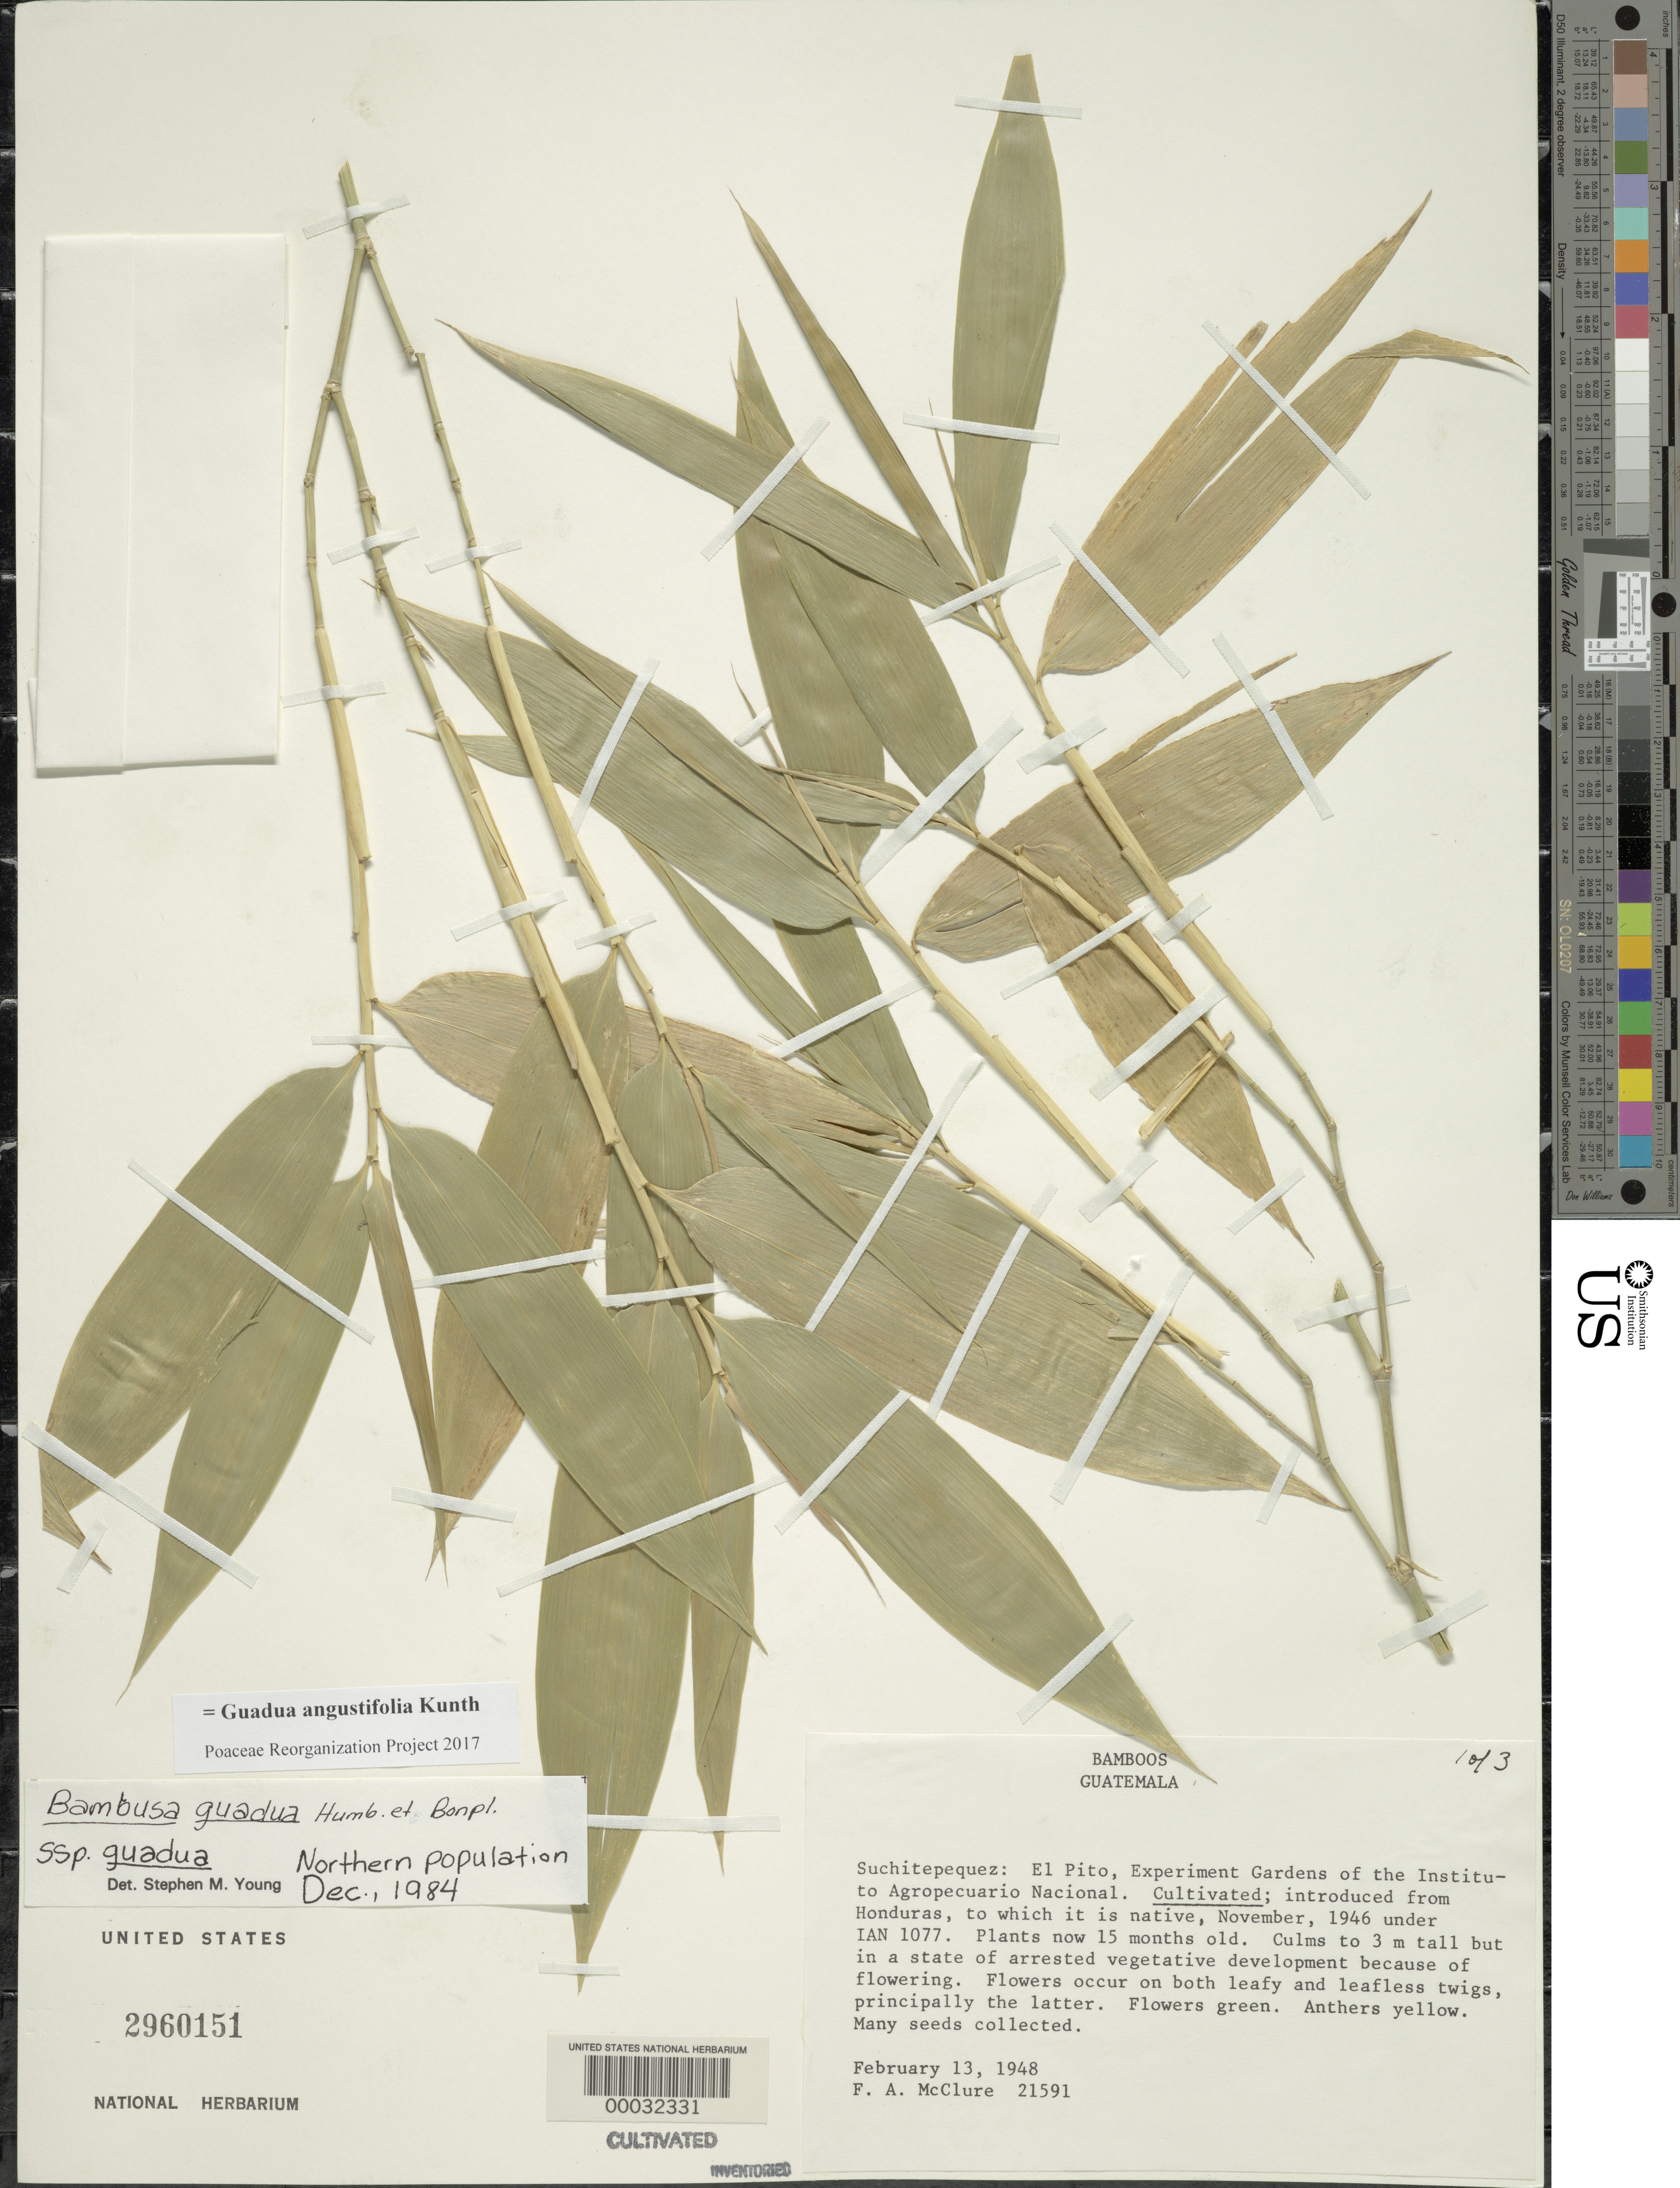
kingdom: Plantae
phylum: Tracheophyta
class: Liliopsida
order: Poales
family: Poaceae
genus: Guadua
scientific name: Guadua angustifolia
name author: Kunth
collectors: F. A. McClure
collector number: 21591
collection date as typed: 13 Feb 1948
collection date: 1948-02-13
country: Guatemala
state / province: Suchitepéquez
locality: Expt. Gardens Instituto Agropecuario Nacinal; El Pito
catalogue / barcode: US 2960151